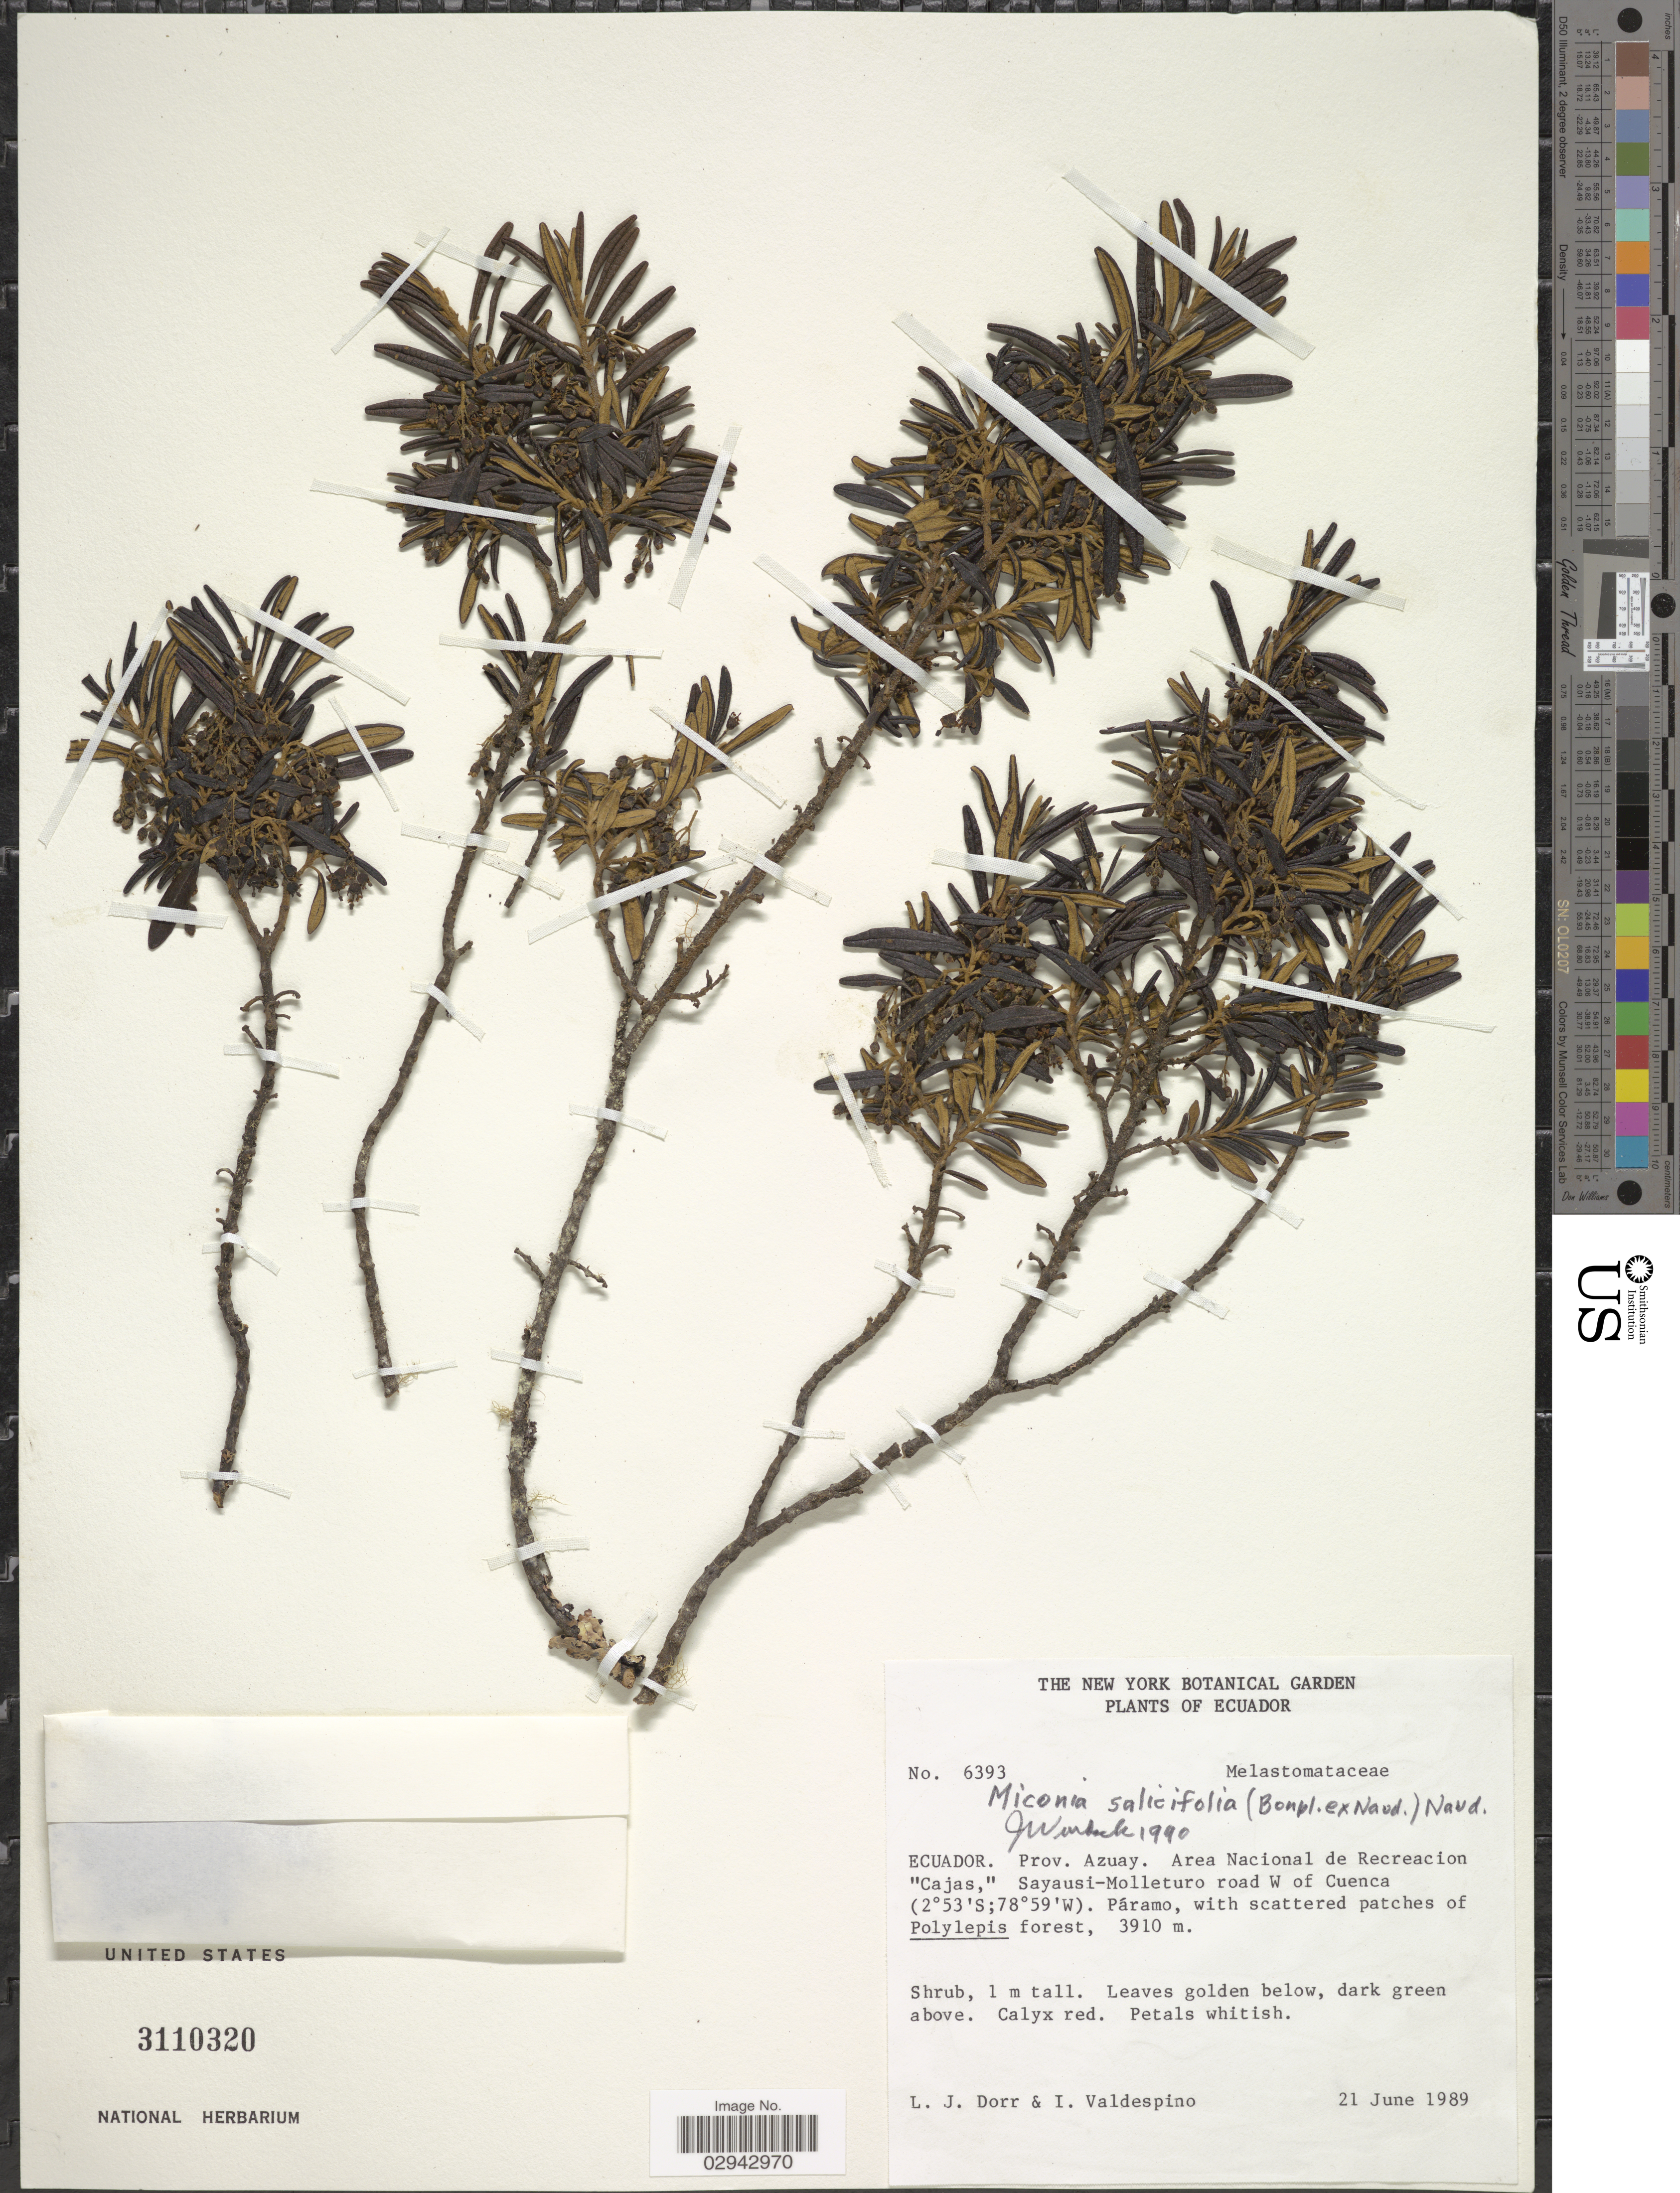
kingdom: Plantae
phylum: Tracheophyta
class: Magnoliopsida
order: Myrtales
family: Melastomataceae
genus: Miconia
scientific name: Miconia salicifolia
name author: (Bonpl.) Naudin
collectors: L. J. Dorr & I. Valdespino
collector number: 6393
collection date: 1989-06-21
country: Ecuador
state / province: Azuay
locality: Area Nacional de Recreacion "Cajas," Sayausi-Molleturo road W of Cuenca.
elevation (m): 3910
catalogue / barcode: US 3110320